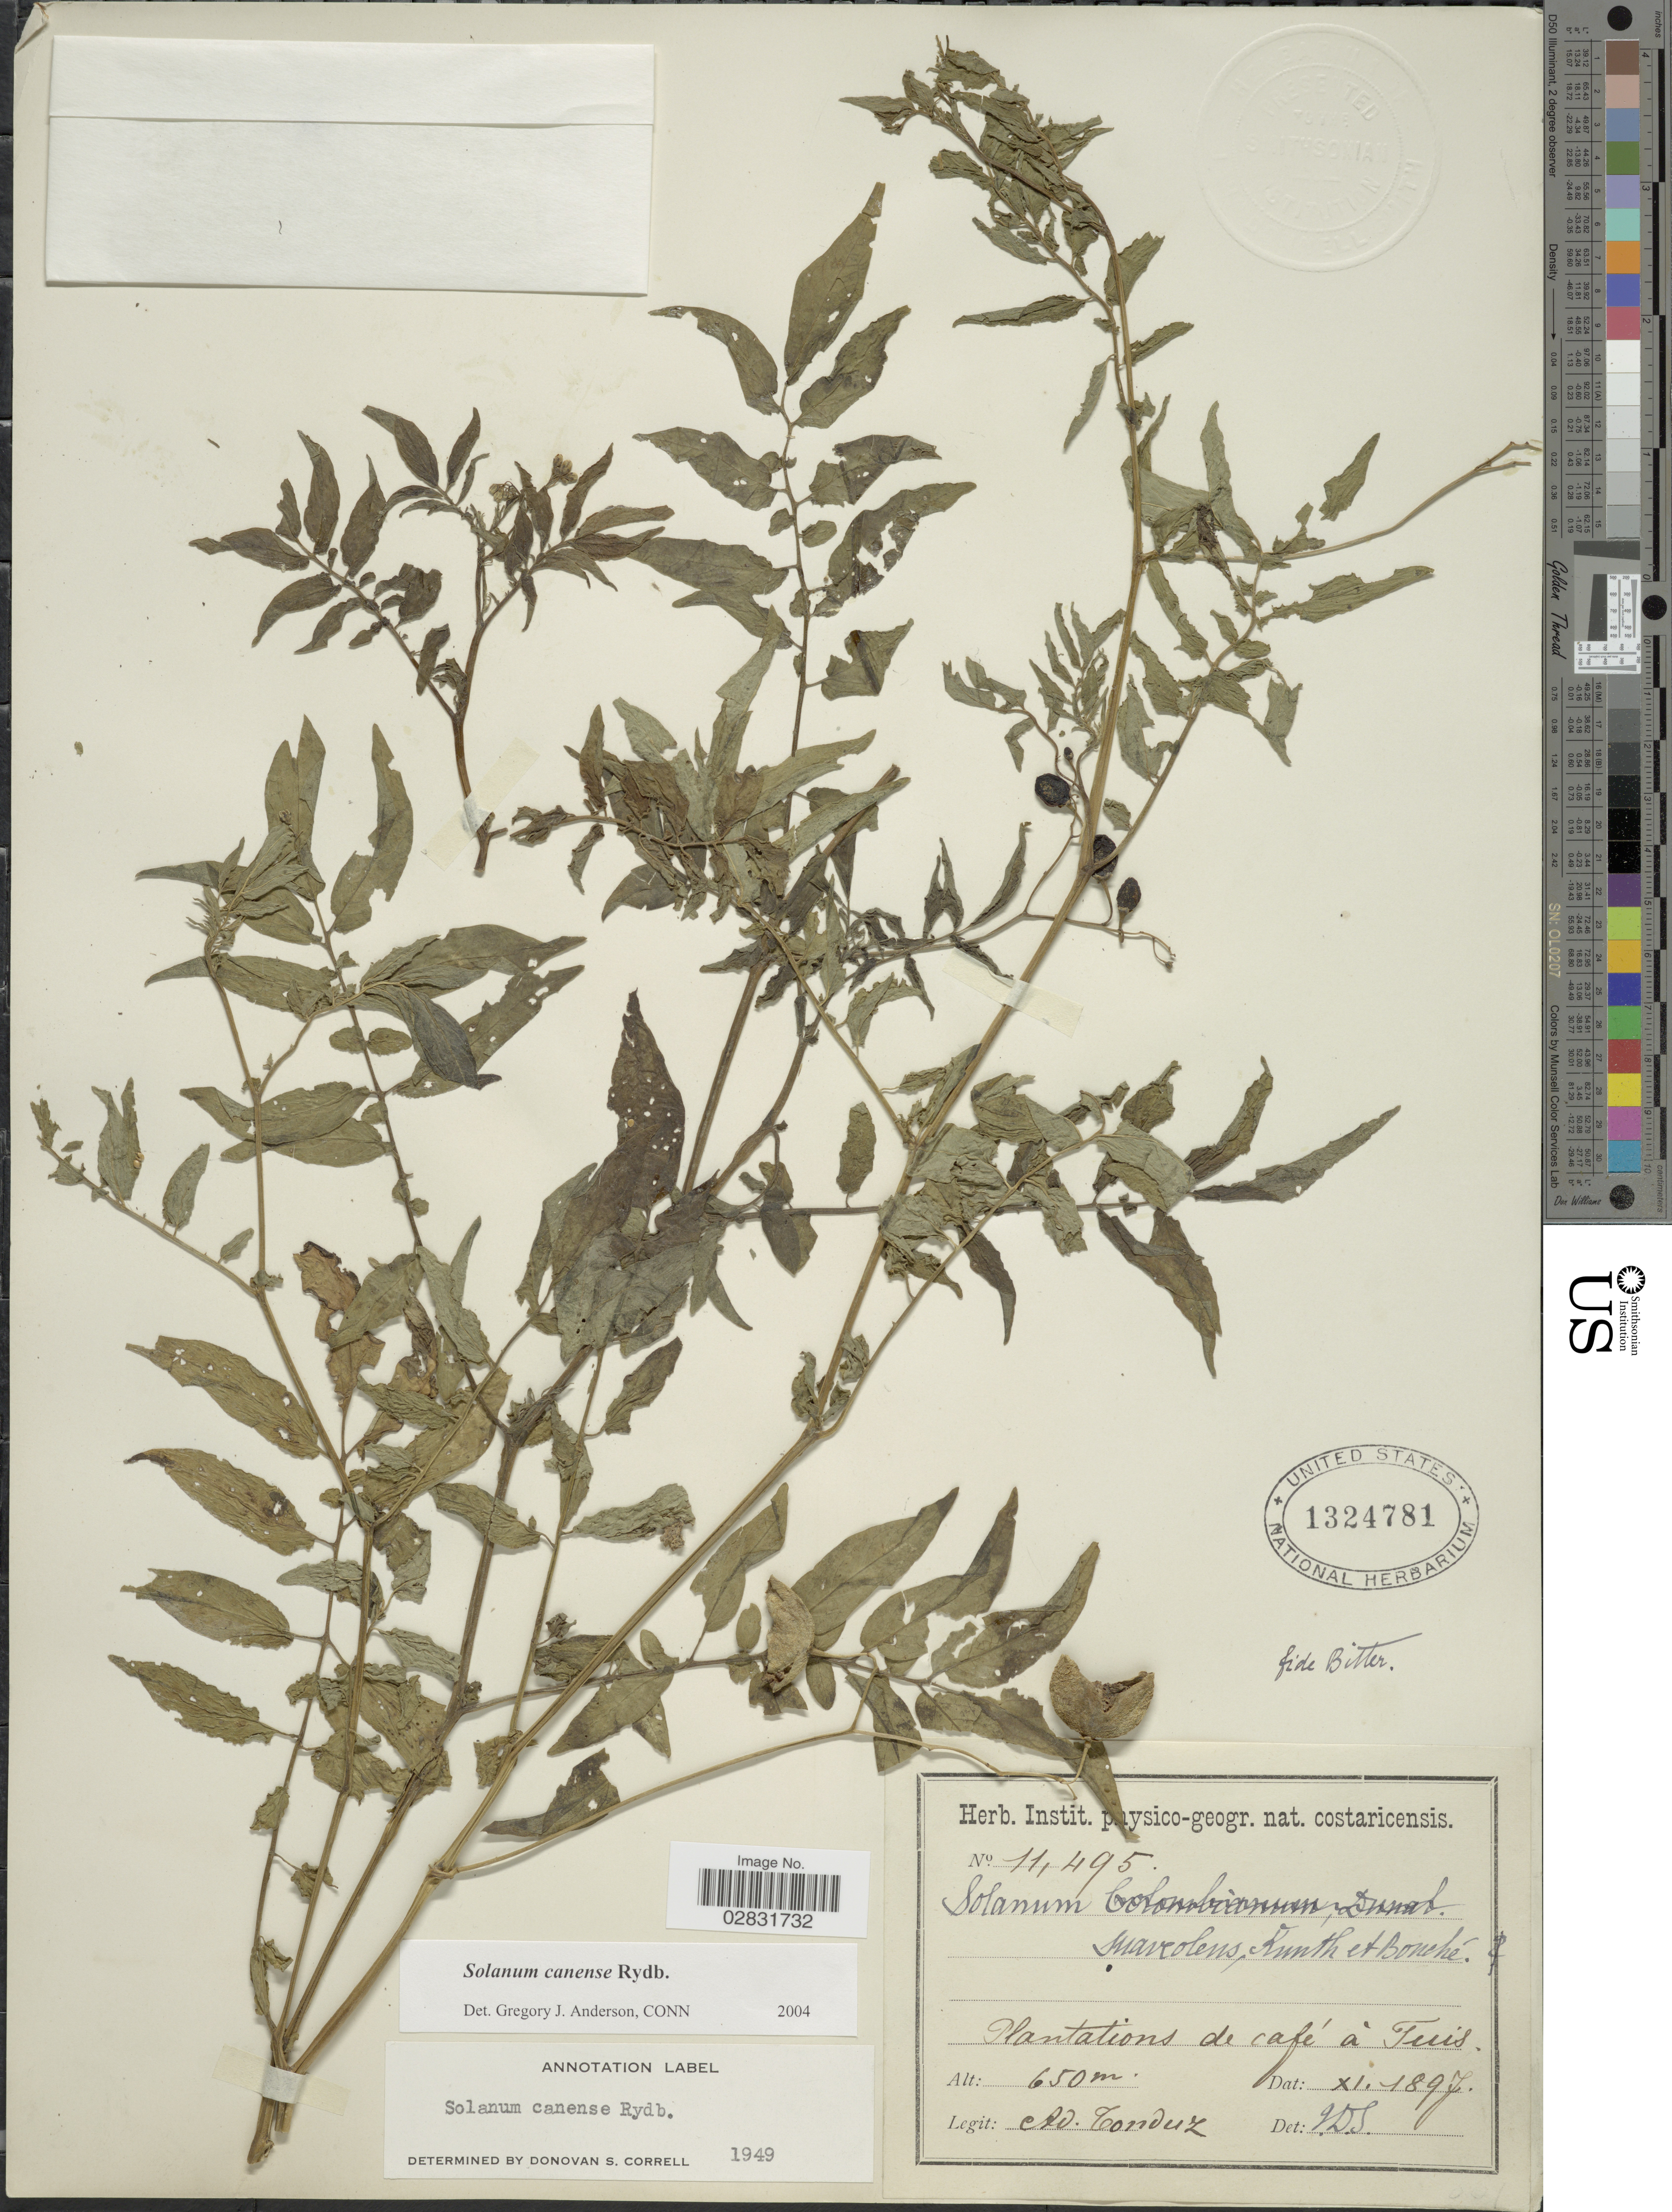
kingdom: Plantae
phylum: Tracheophyta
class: Magnoliopsida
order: Solanales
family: Solanaceae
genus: Solanum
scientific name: Solanum canense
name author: Rydb.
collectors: A. Tonduz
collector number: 11495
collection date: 1897-11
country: Costa Rica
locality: Plantations de café à Tuis.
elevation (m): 650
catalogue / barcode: US 1324781